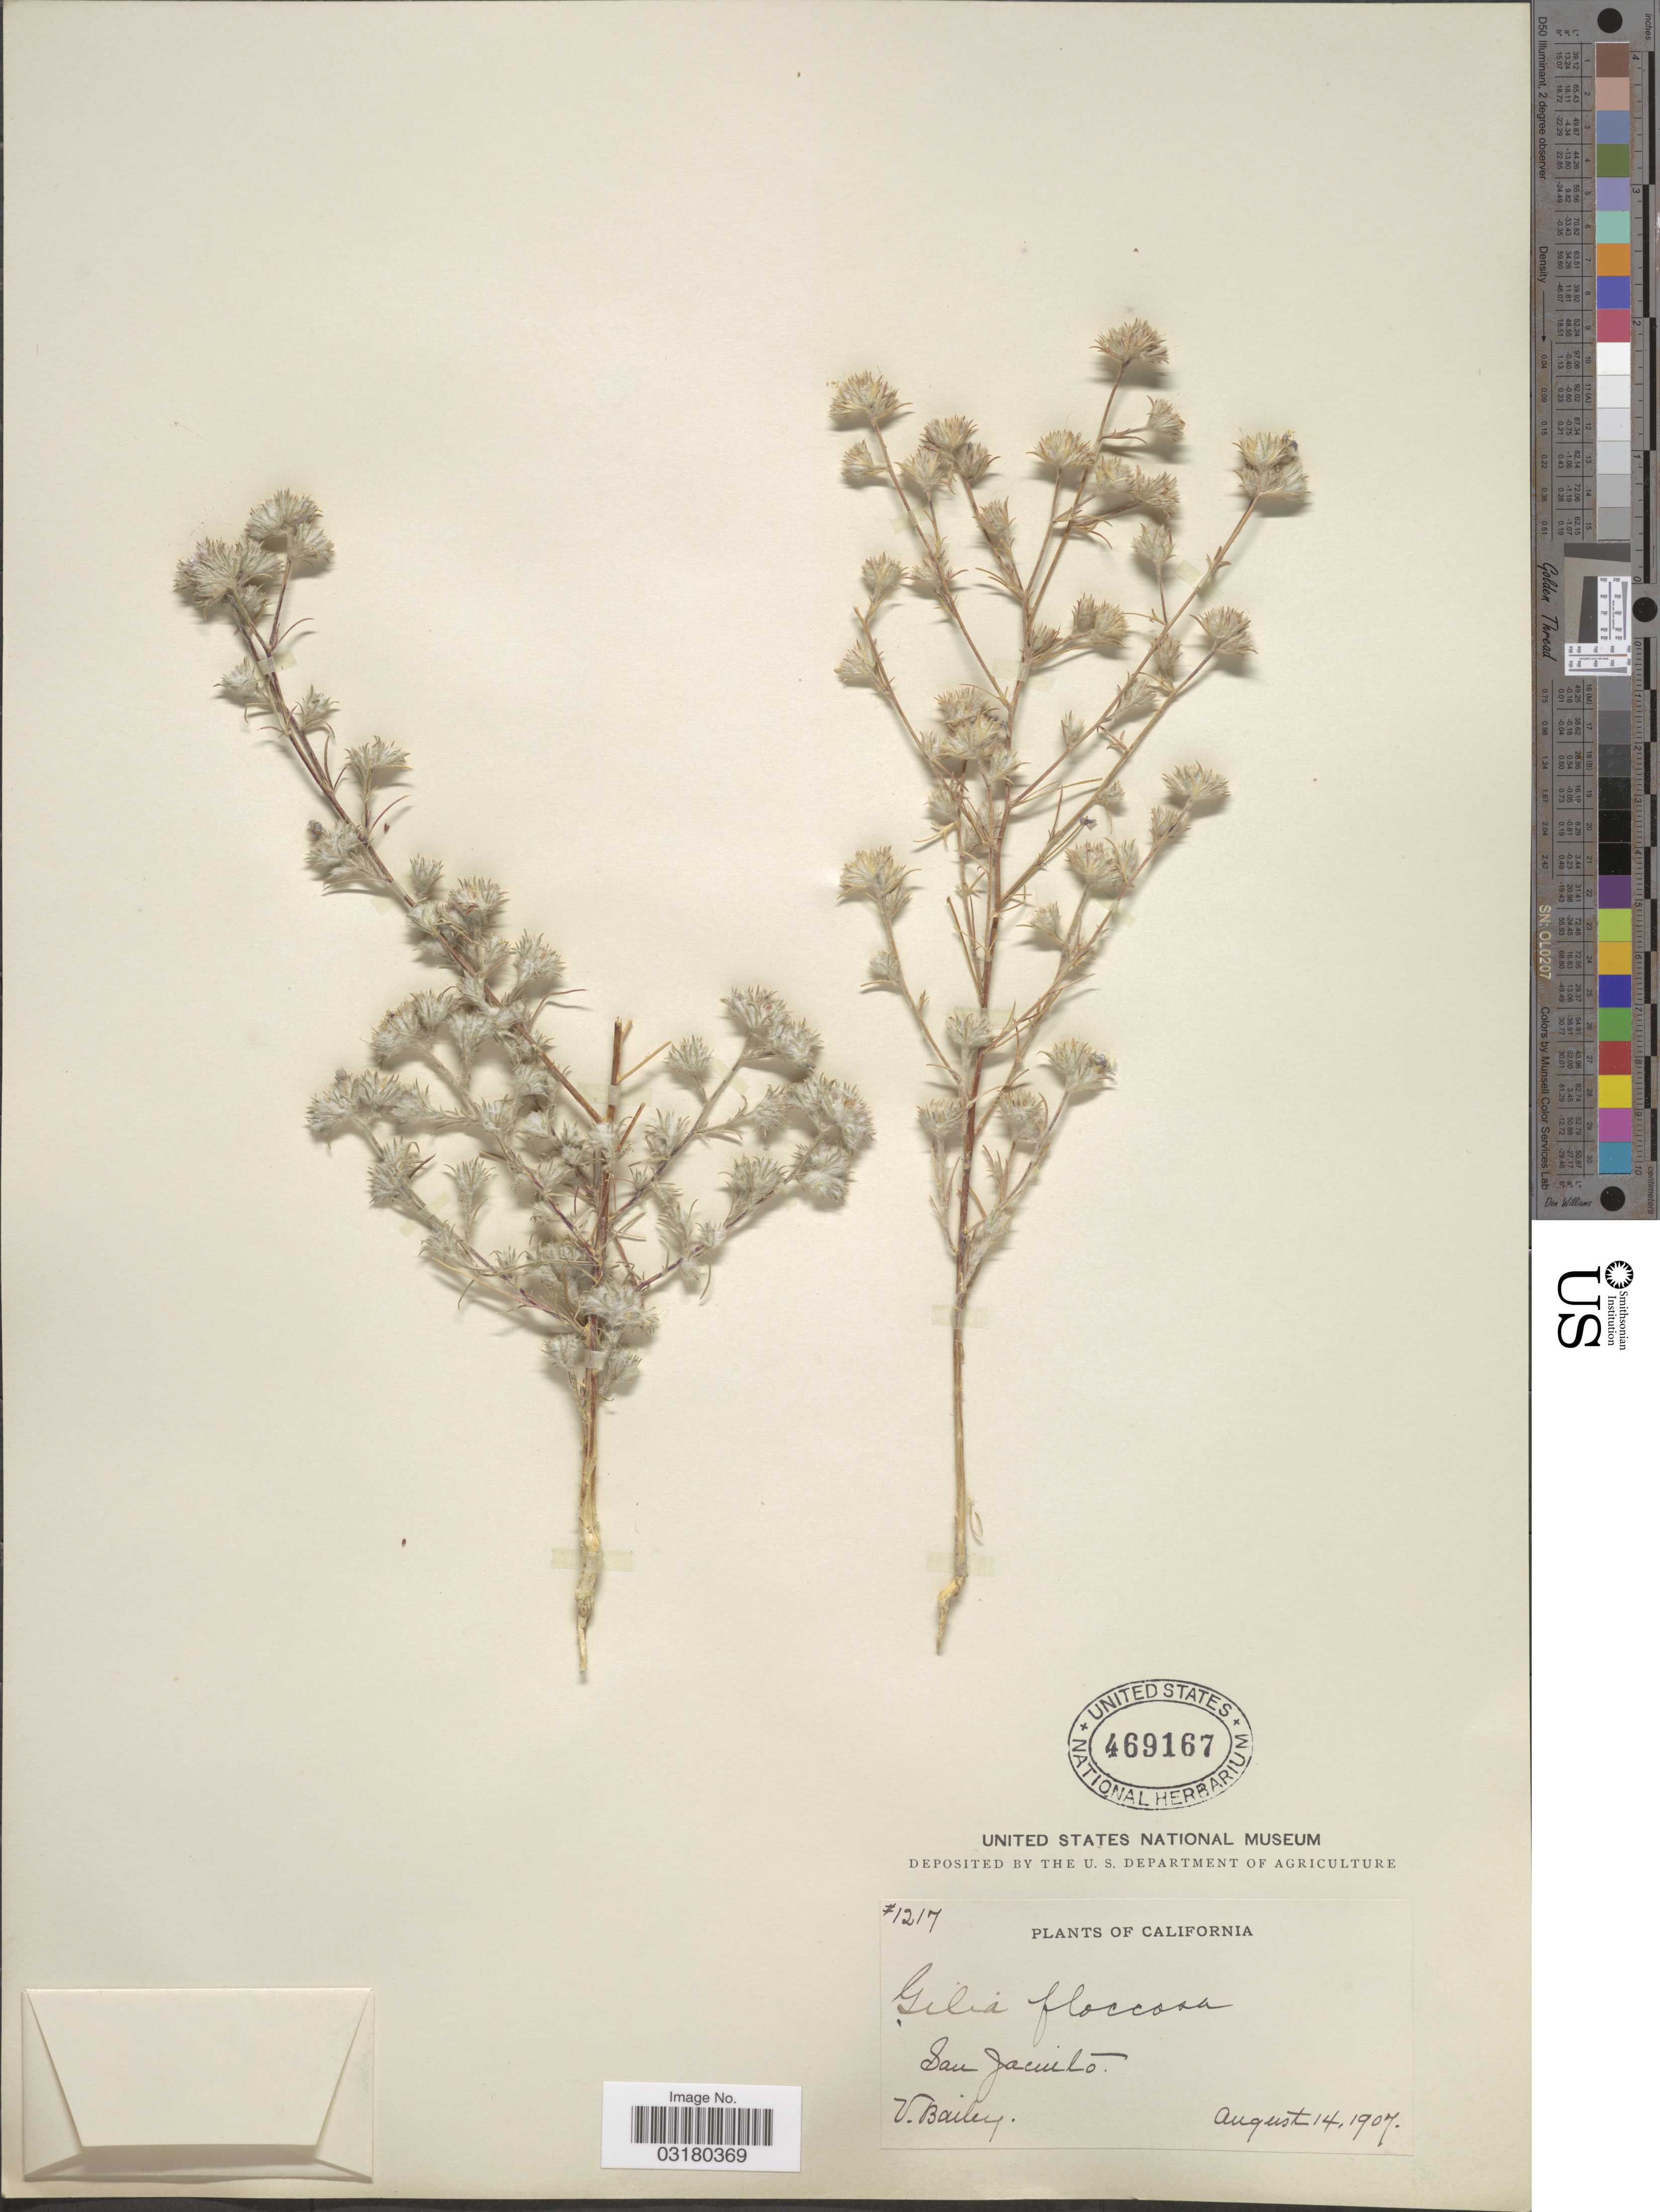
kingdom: Plantae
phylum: Tracheophyta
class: Magnoliopsida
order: Ericales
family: Polemoniaceae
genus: Eriastrum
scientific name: Eriastrum sp.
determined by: Strong, Mark T., (BOT), Smithsonian Institution - National Museum of Natural History (UNITED STATES)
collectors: V. L. Bailey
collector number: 1217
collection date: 1907-08-14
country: United States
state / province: California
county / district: Riverside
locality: San Jacinto.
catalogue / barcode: US 469167